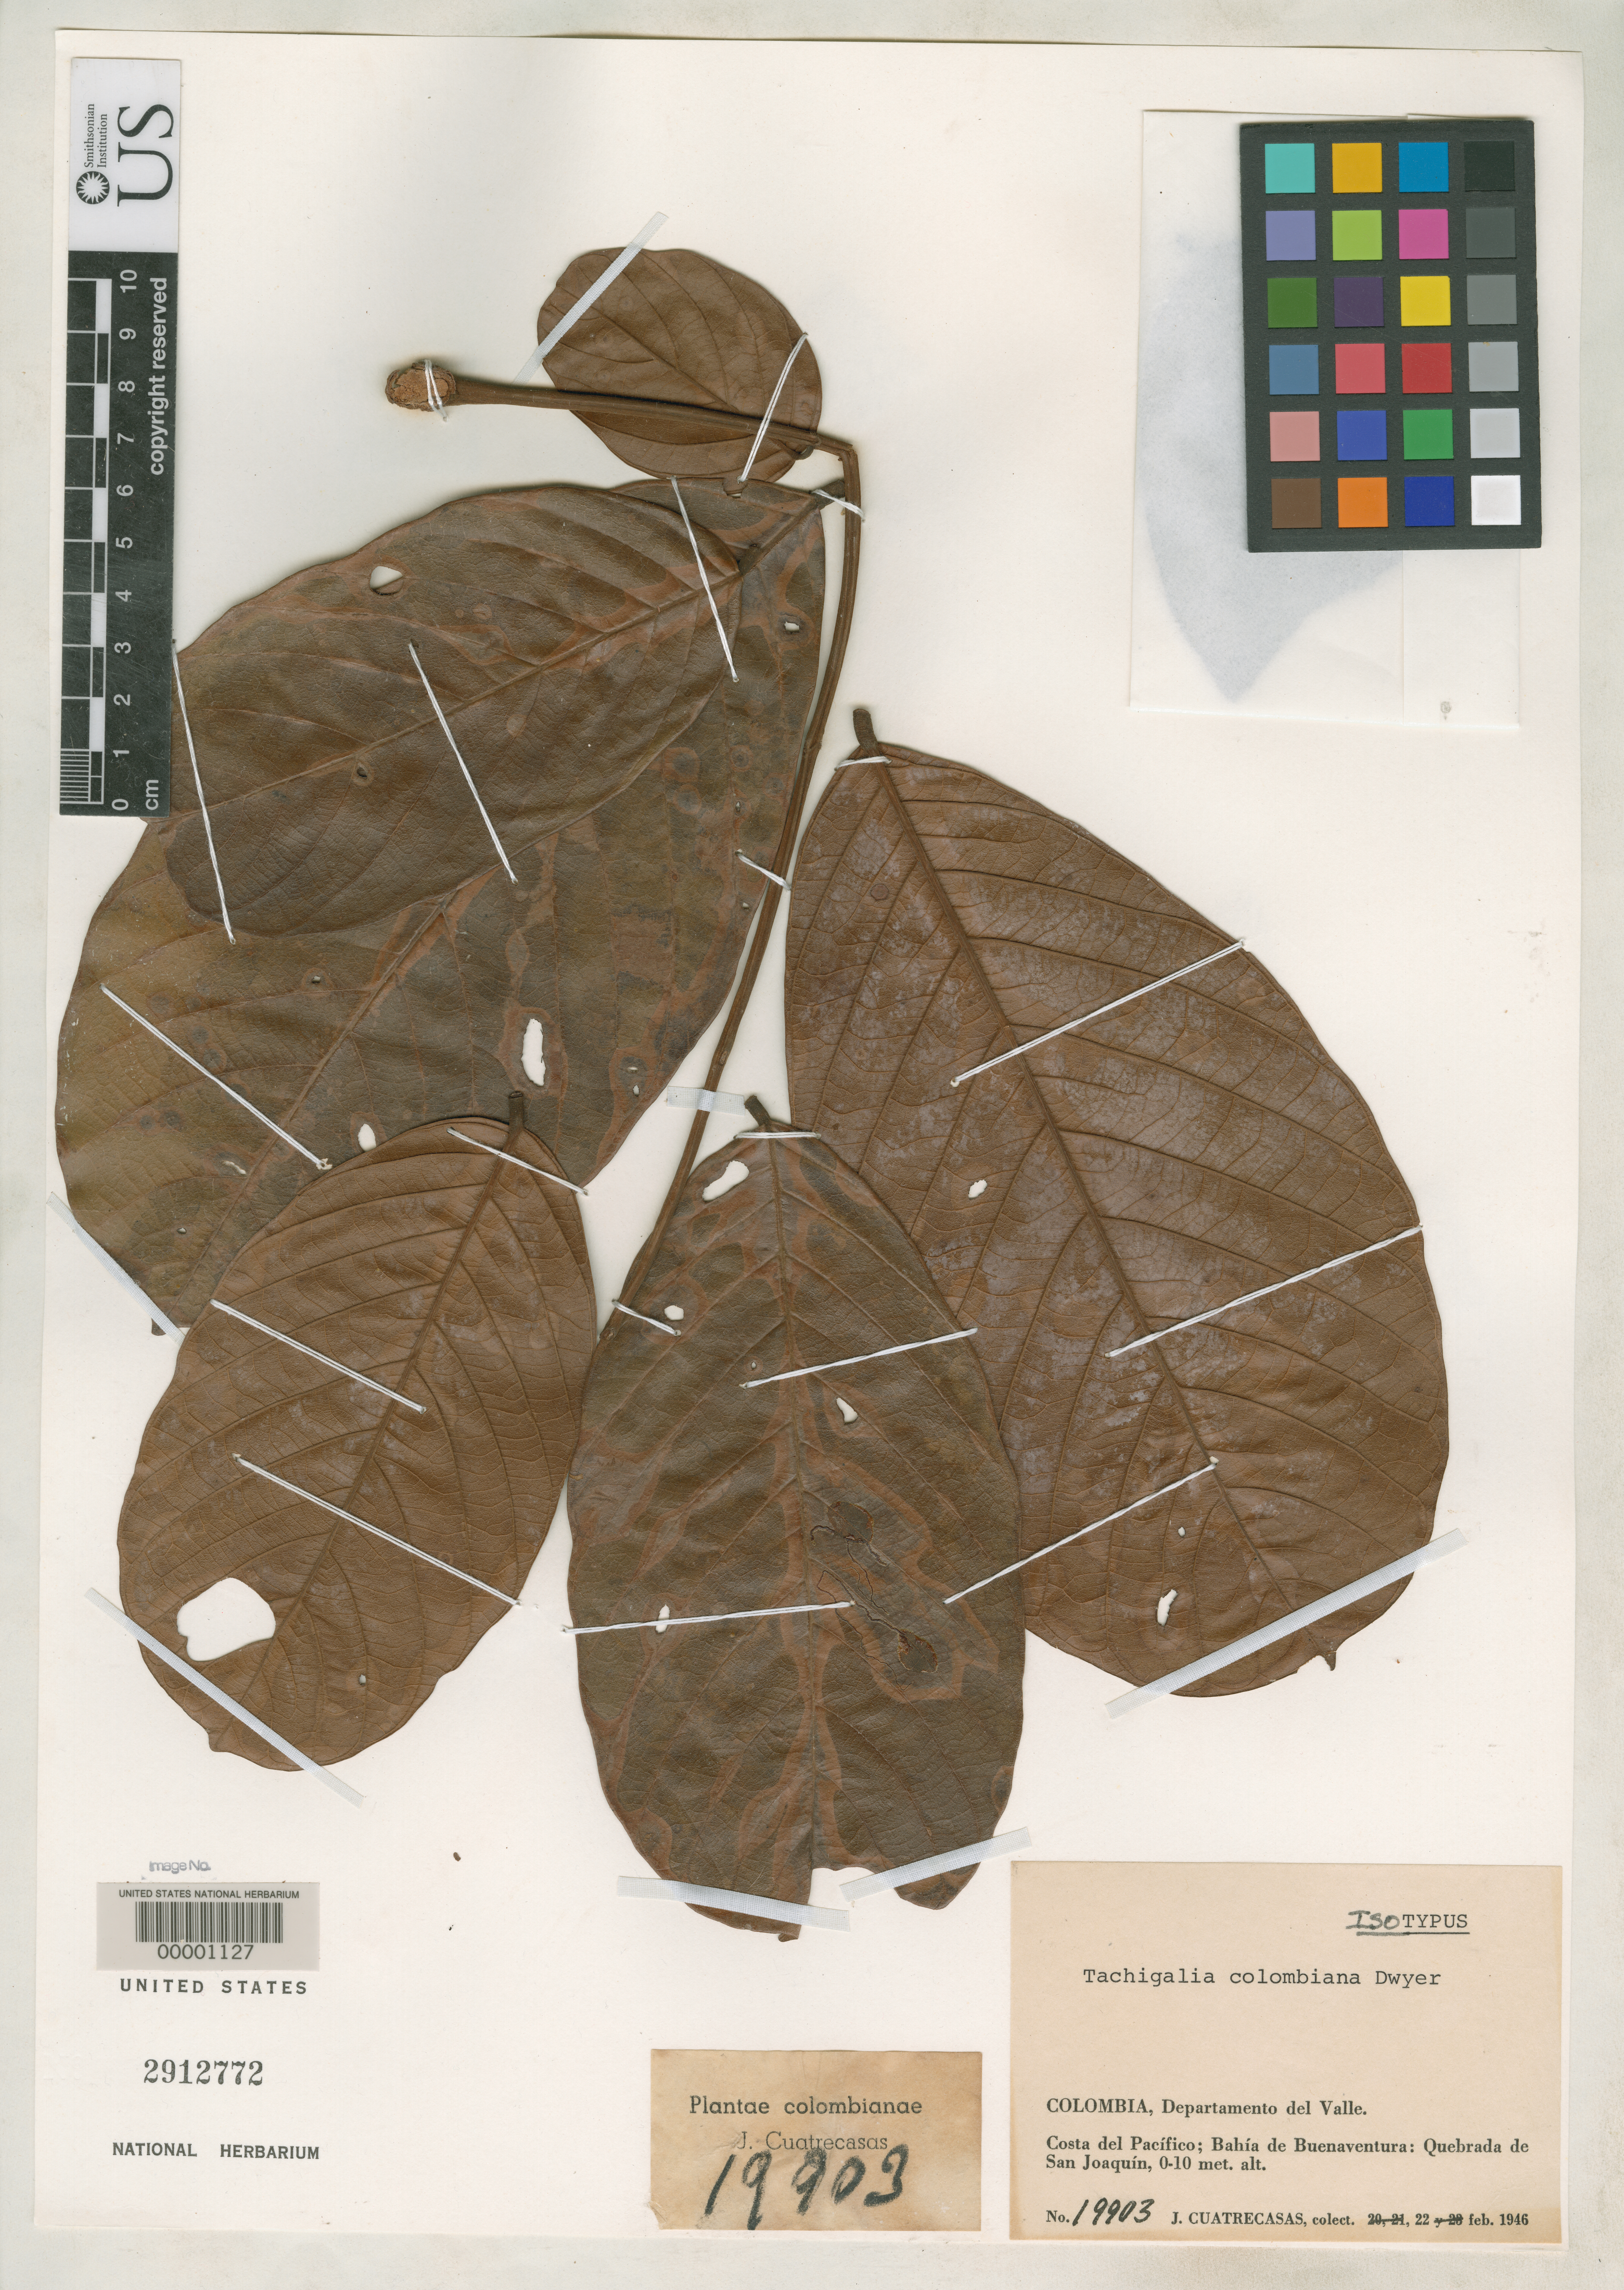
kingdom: Plantae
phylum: Tracheophyta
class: Magnoliopsida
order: Fabales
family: Fabaceae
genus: Tachigali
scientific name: Tachigali colombiana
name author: Dwyer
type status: Isotype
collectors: J. Cuatrecasas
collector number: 19903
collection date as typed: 22 Feb 1946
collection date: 1946-02-22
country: Colombia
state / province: Valle del Cauca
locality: Costa del Pacifico, Bahia de Buena Ventura, Quebrada de San Joaquin.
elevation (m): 0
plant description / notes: Collection date 21 Feb. 1946 according to protologue.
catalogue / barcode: US 2912772